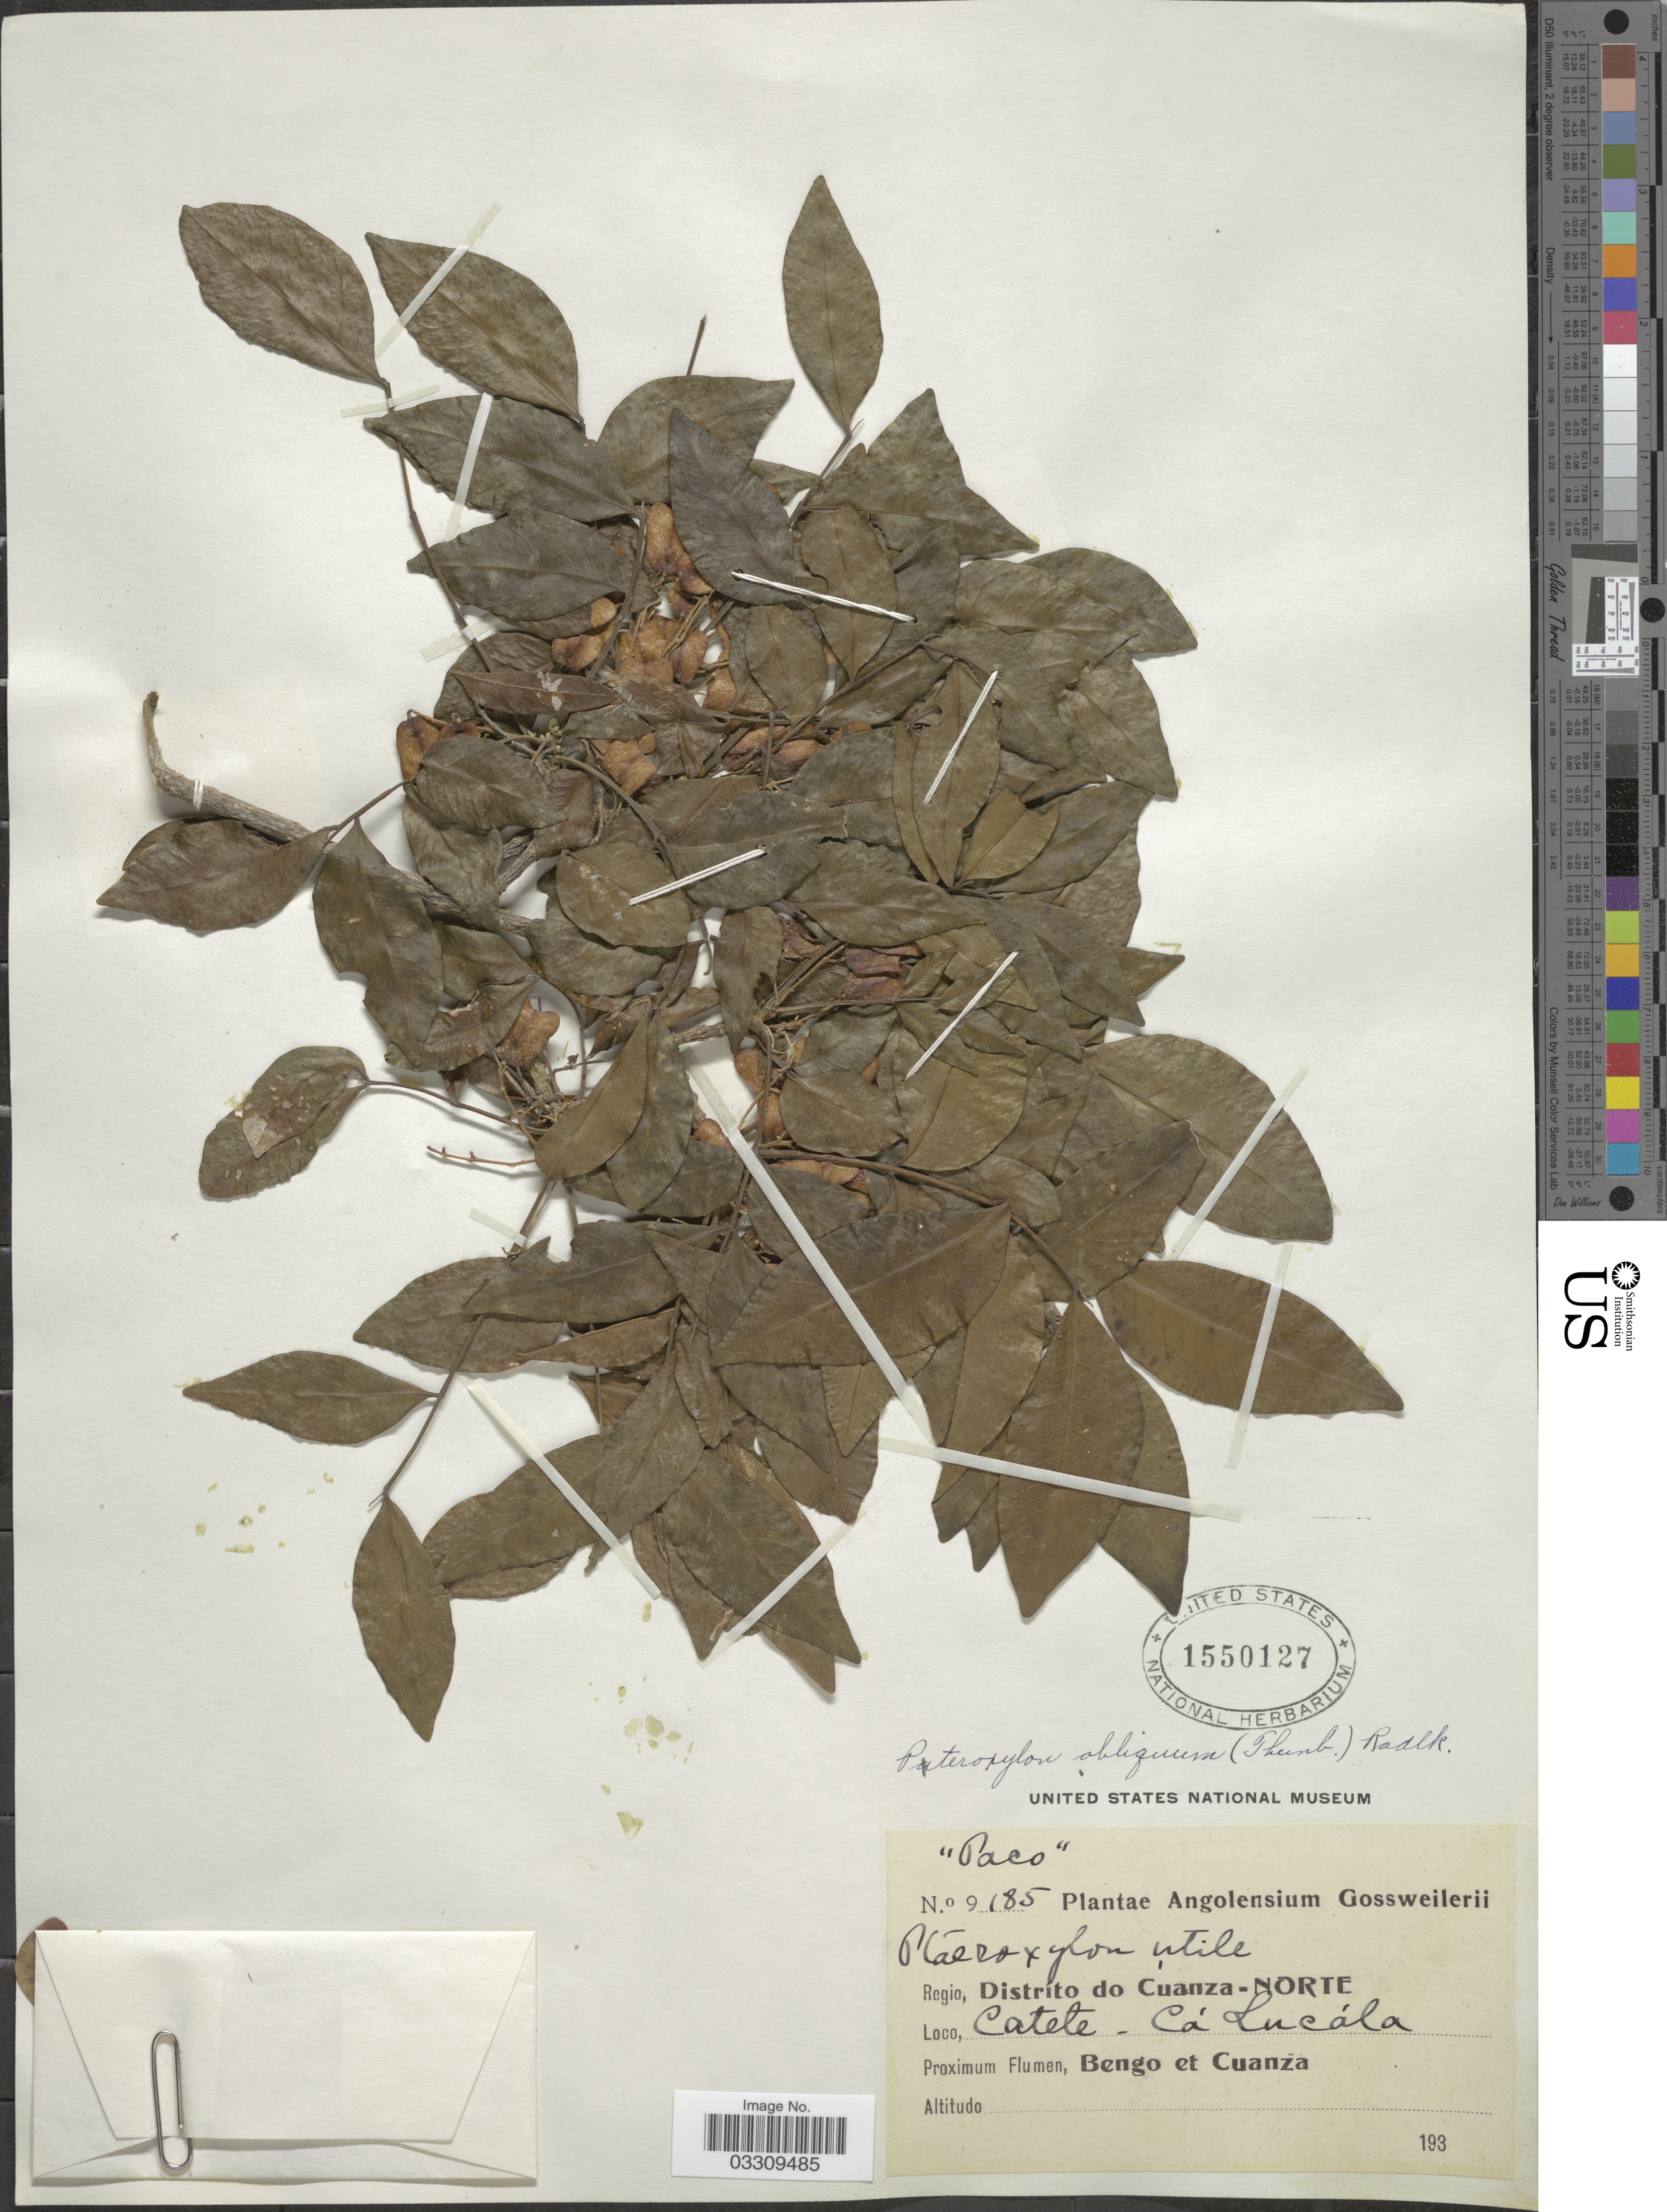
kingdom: Plantae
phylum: Tracheophyta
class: Magnoliopsida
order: Sapindales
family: Rutaceae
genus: Ptaeroxylon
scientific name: Ptaeroxylon obliquum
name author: (Thunb.) Radlk.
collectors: Gossweiler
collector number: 9185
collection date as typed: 193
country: Angola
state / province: Cuanza Norte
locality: Regio, Distrito do Cuanza-Norte. Catele - Cá Lucála. Proximum Flumen, Bengo et Cuanza.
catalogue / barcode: US 1550127